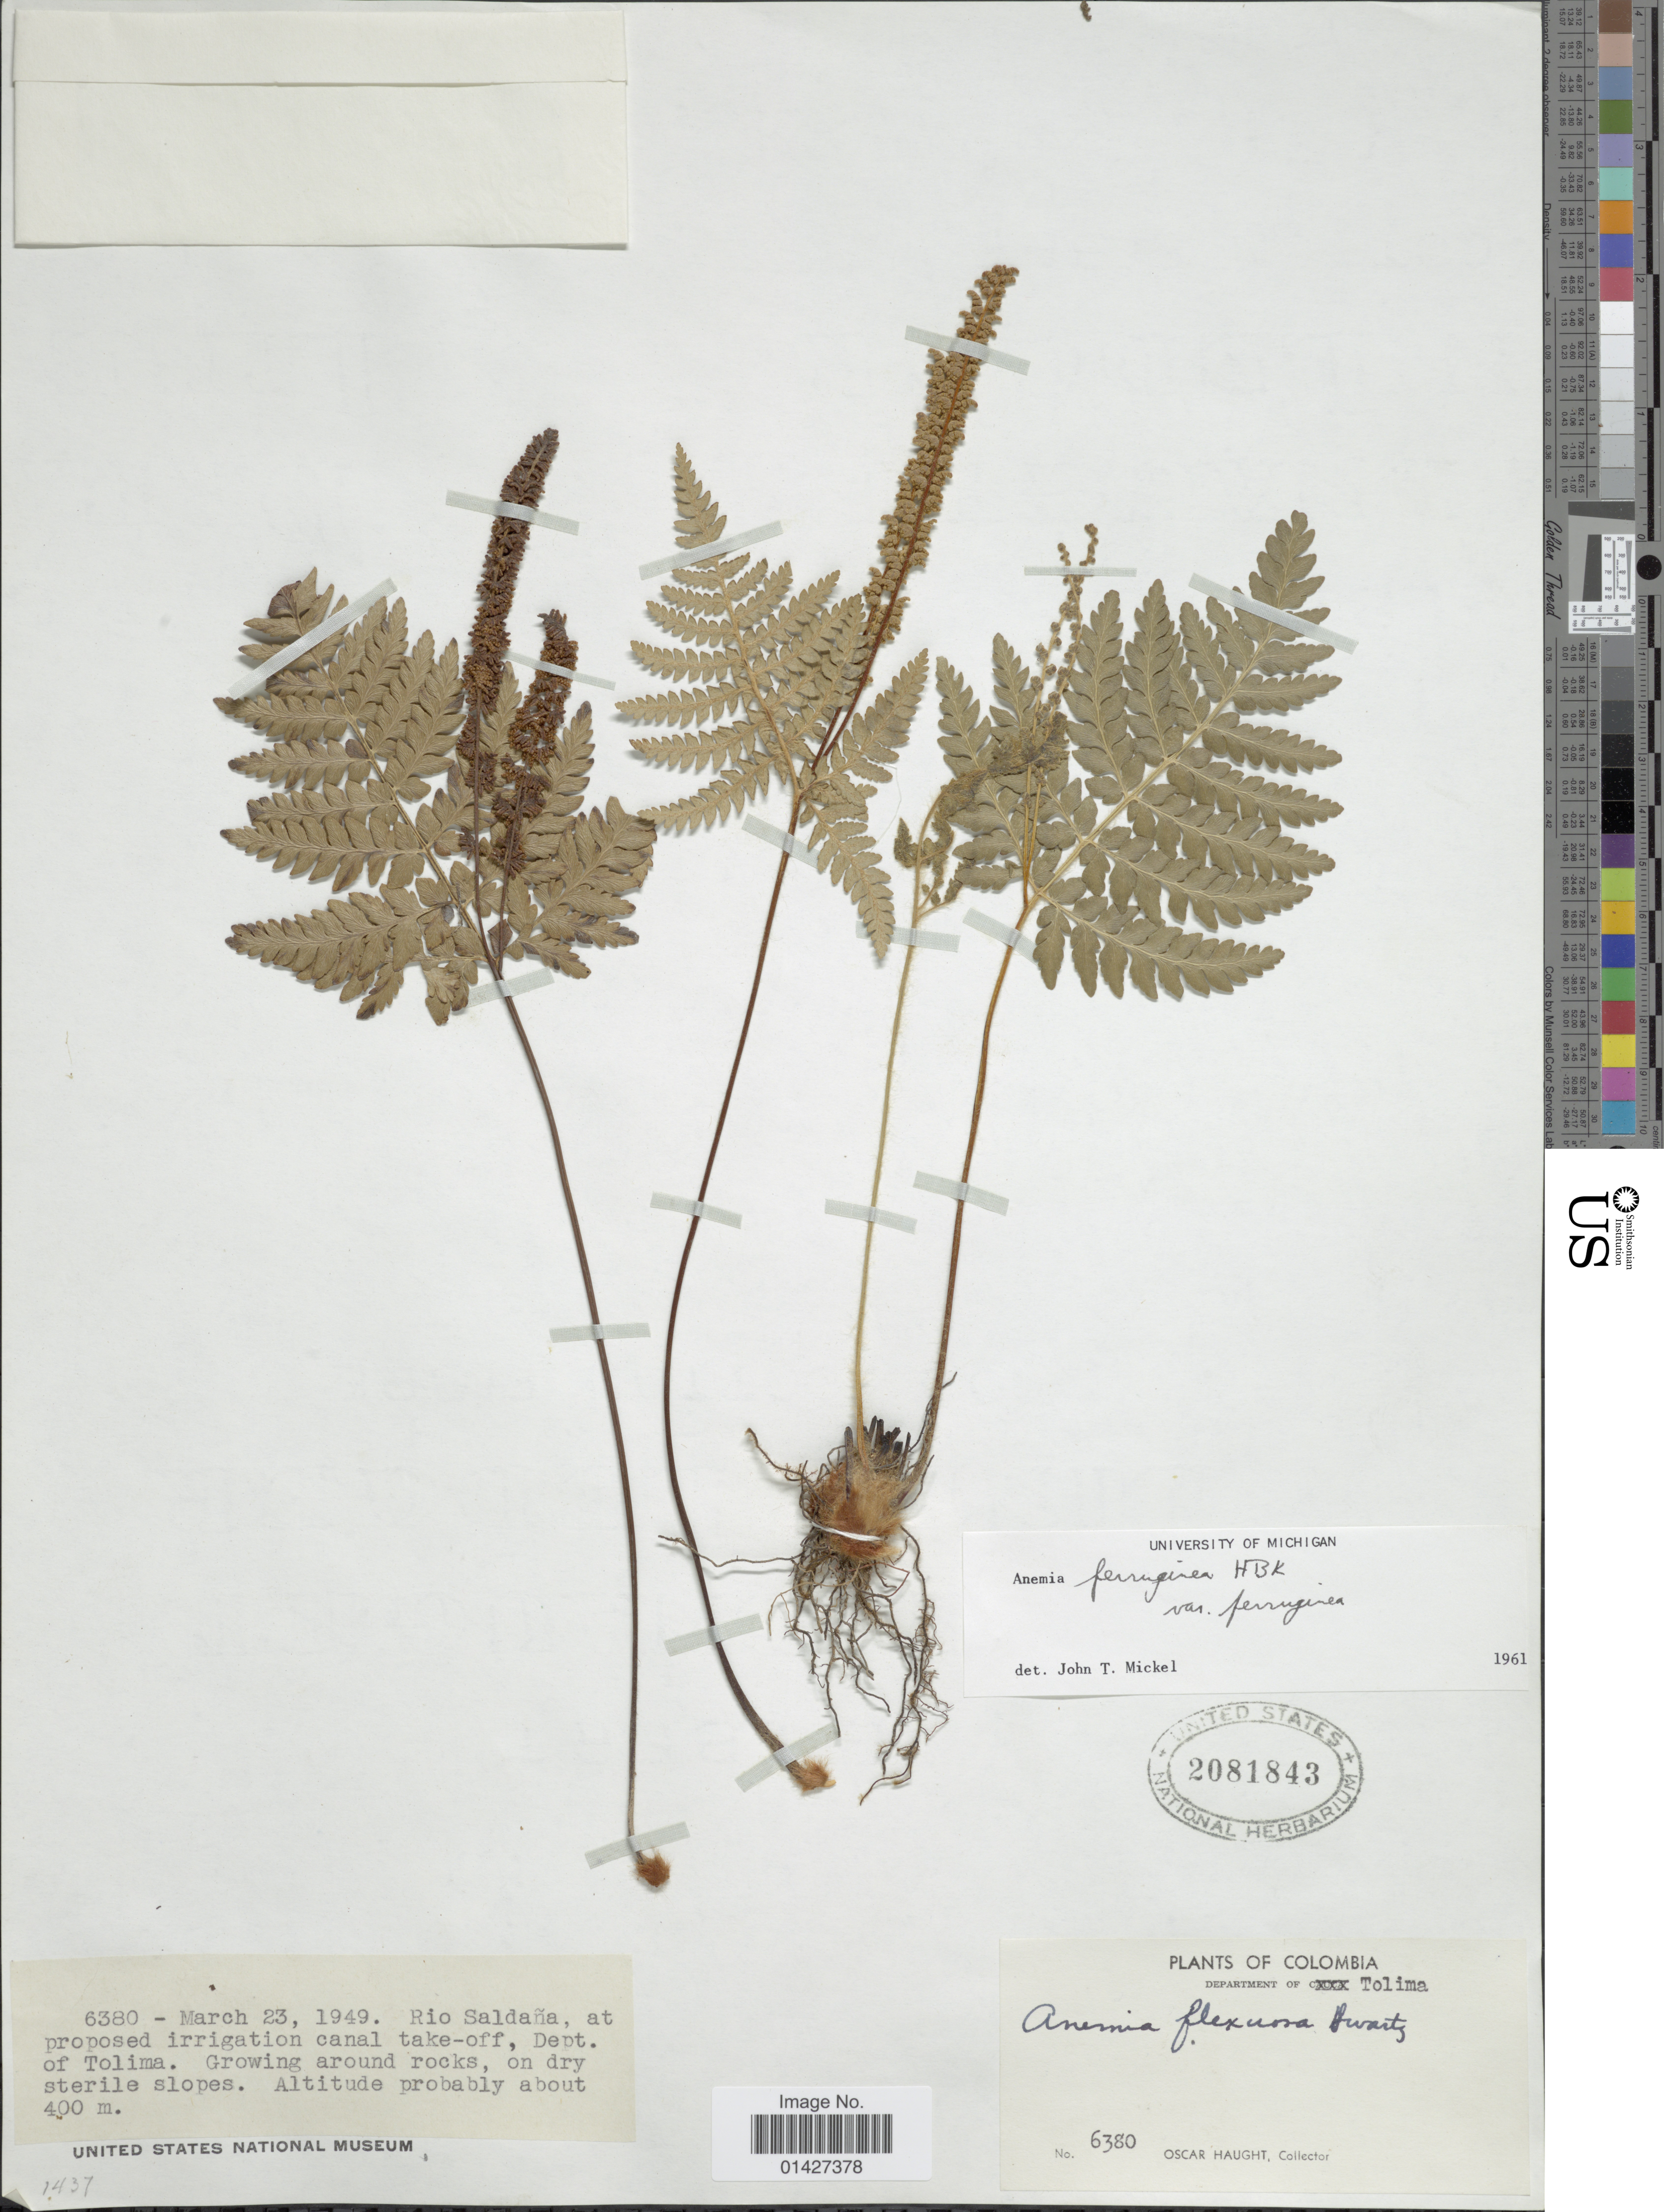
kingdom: Plantae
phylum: Tracheophyta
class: Polypodiopsida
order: Schizaeales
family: Anemiaceae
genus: Anemia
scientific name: Anemia ferruginea var. ferruginea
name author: Kunth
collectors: O. L. Haught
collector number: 6380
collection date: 1949-03-23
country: Colombia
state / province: Tolima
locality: Department of Tolima. Rio Saldaña, at proposed irrigation canal take-off, Dept. of Tolima.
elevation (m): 400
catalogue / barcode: US 2081843